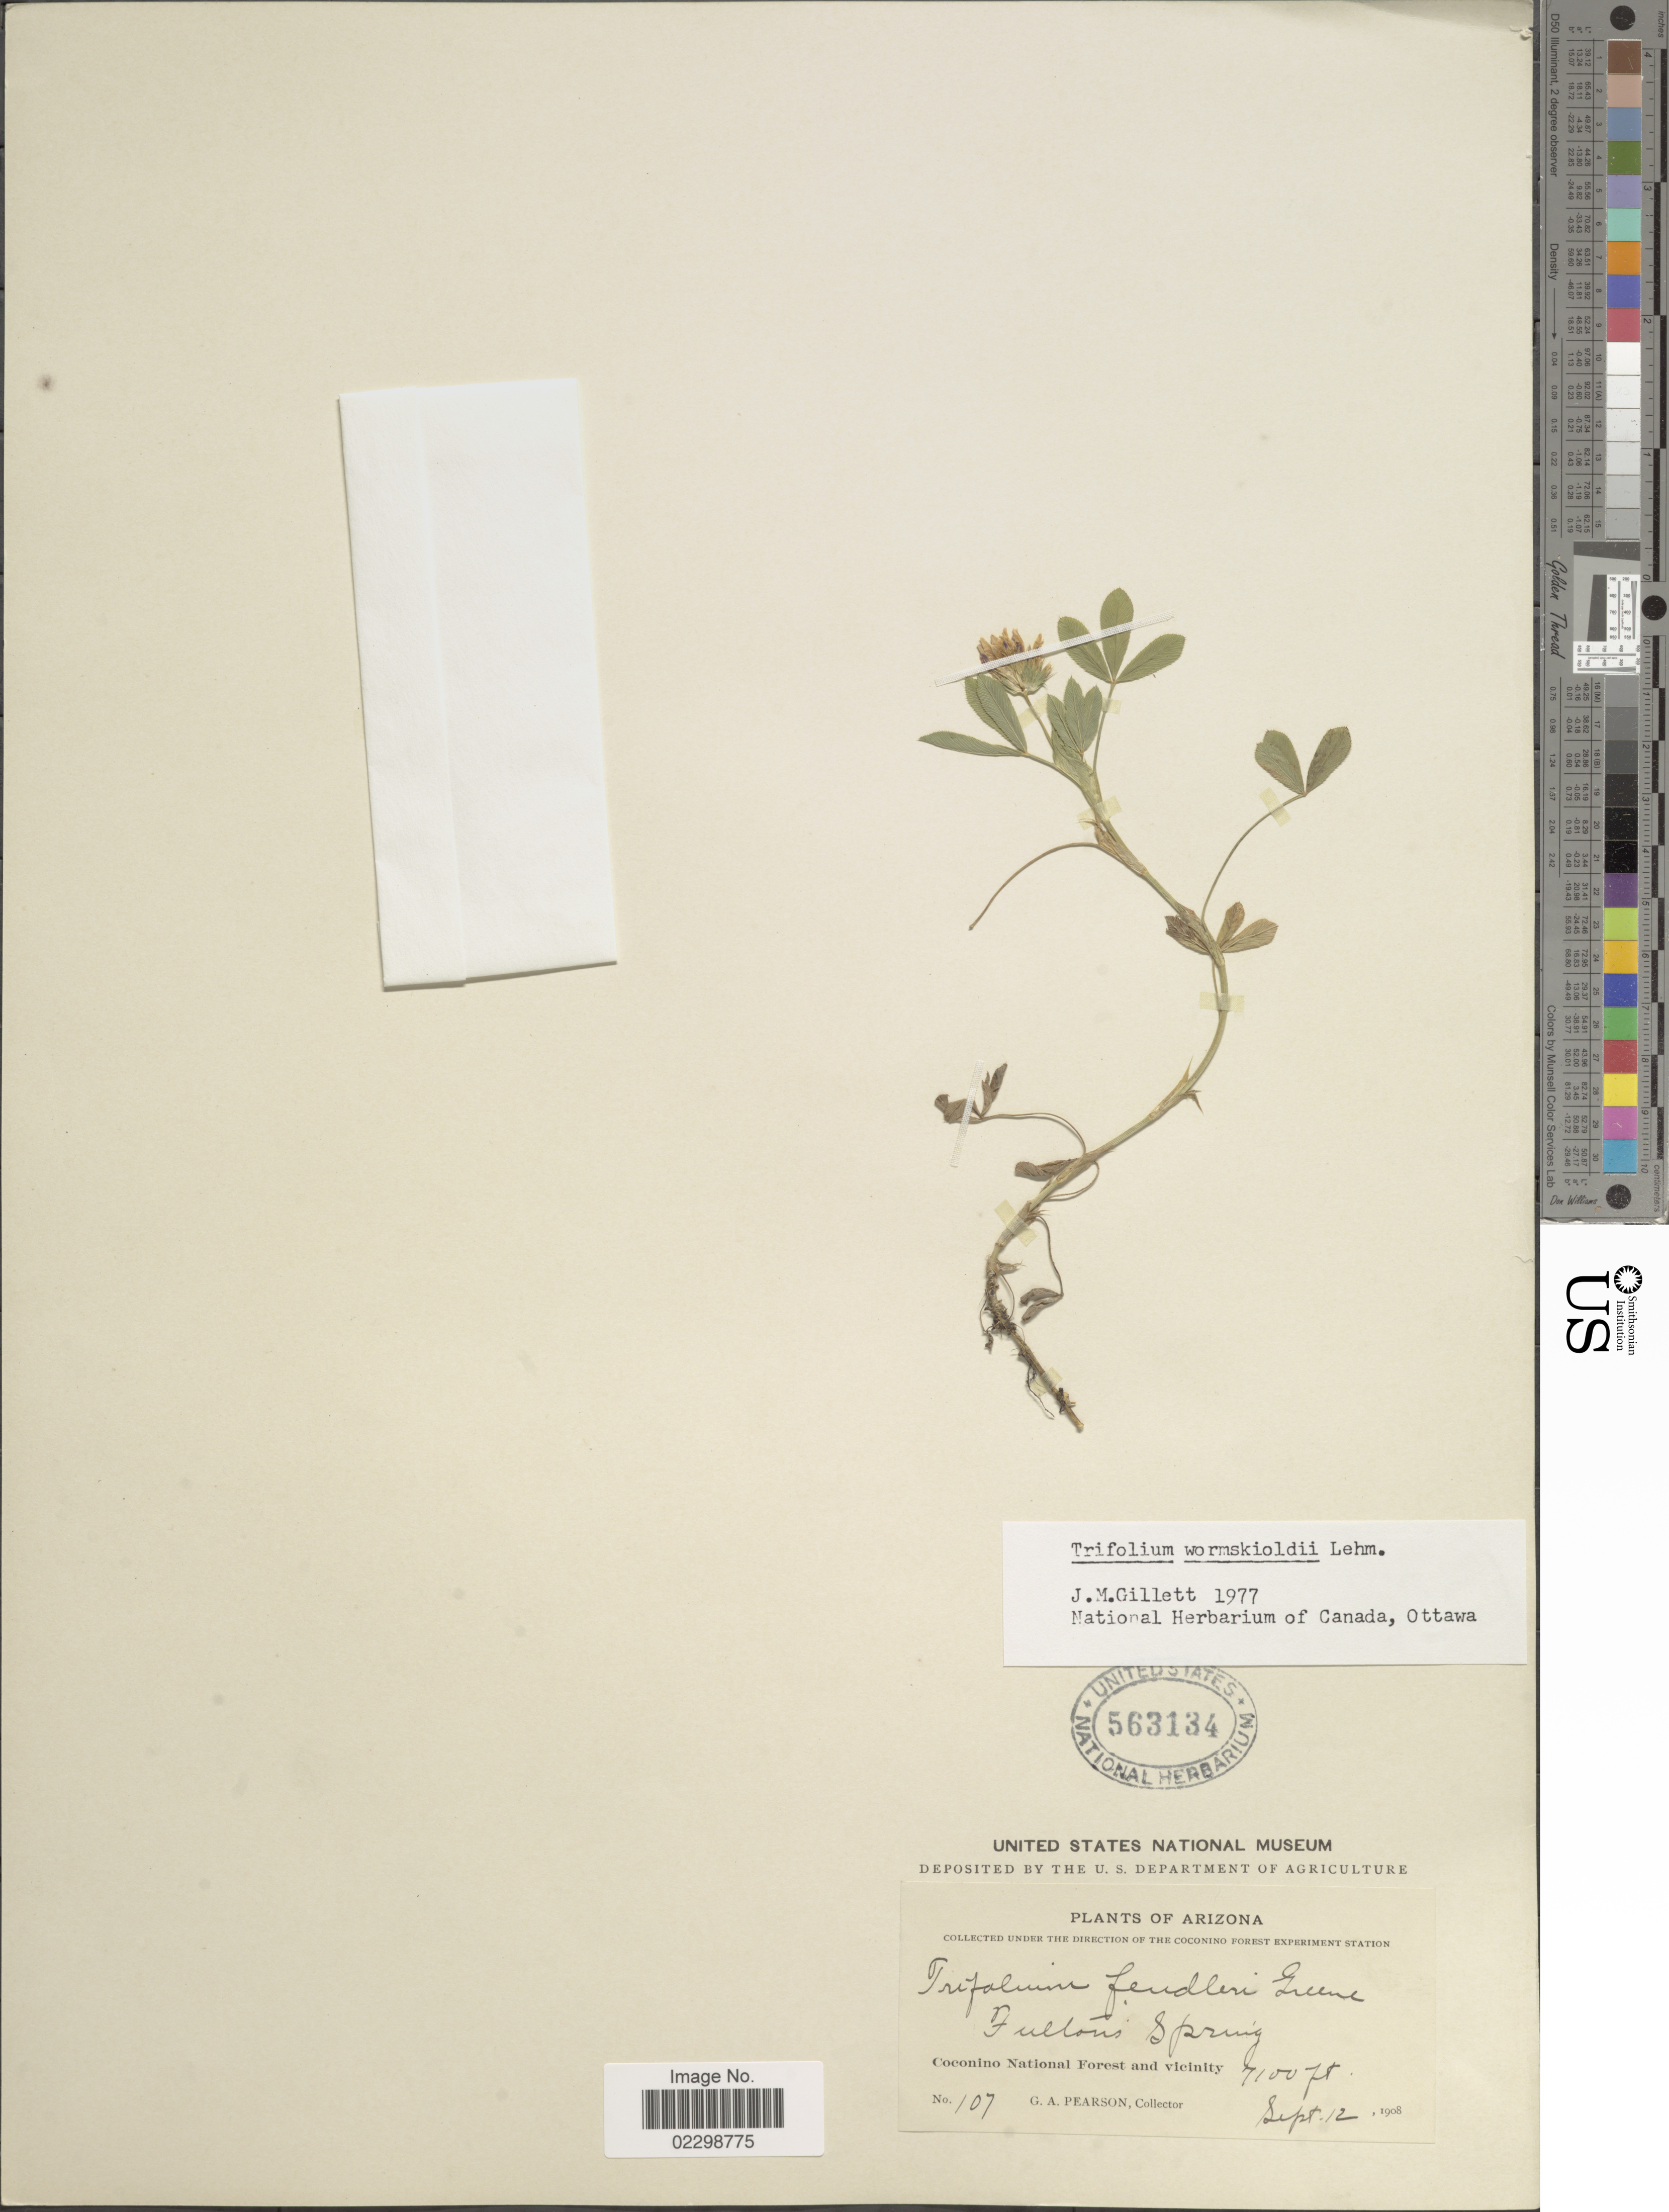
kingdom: Plantae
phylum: Tracheophyta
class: Magnoliopsida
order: Fabales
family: Fabaceae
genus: Trifolium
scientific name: Trifolium wormskioldii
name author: Lehm.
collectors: G. Pearson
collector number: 107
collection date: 1908-09-12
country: United States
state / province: Arizona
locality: Fultons Spring, Cococino National Forest and vicinity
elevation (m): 2164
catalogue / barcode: US 563134